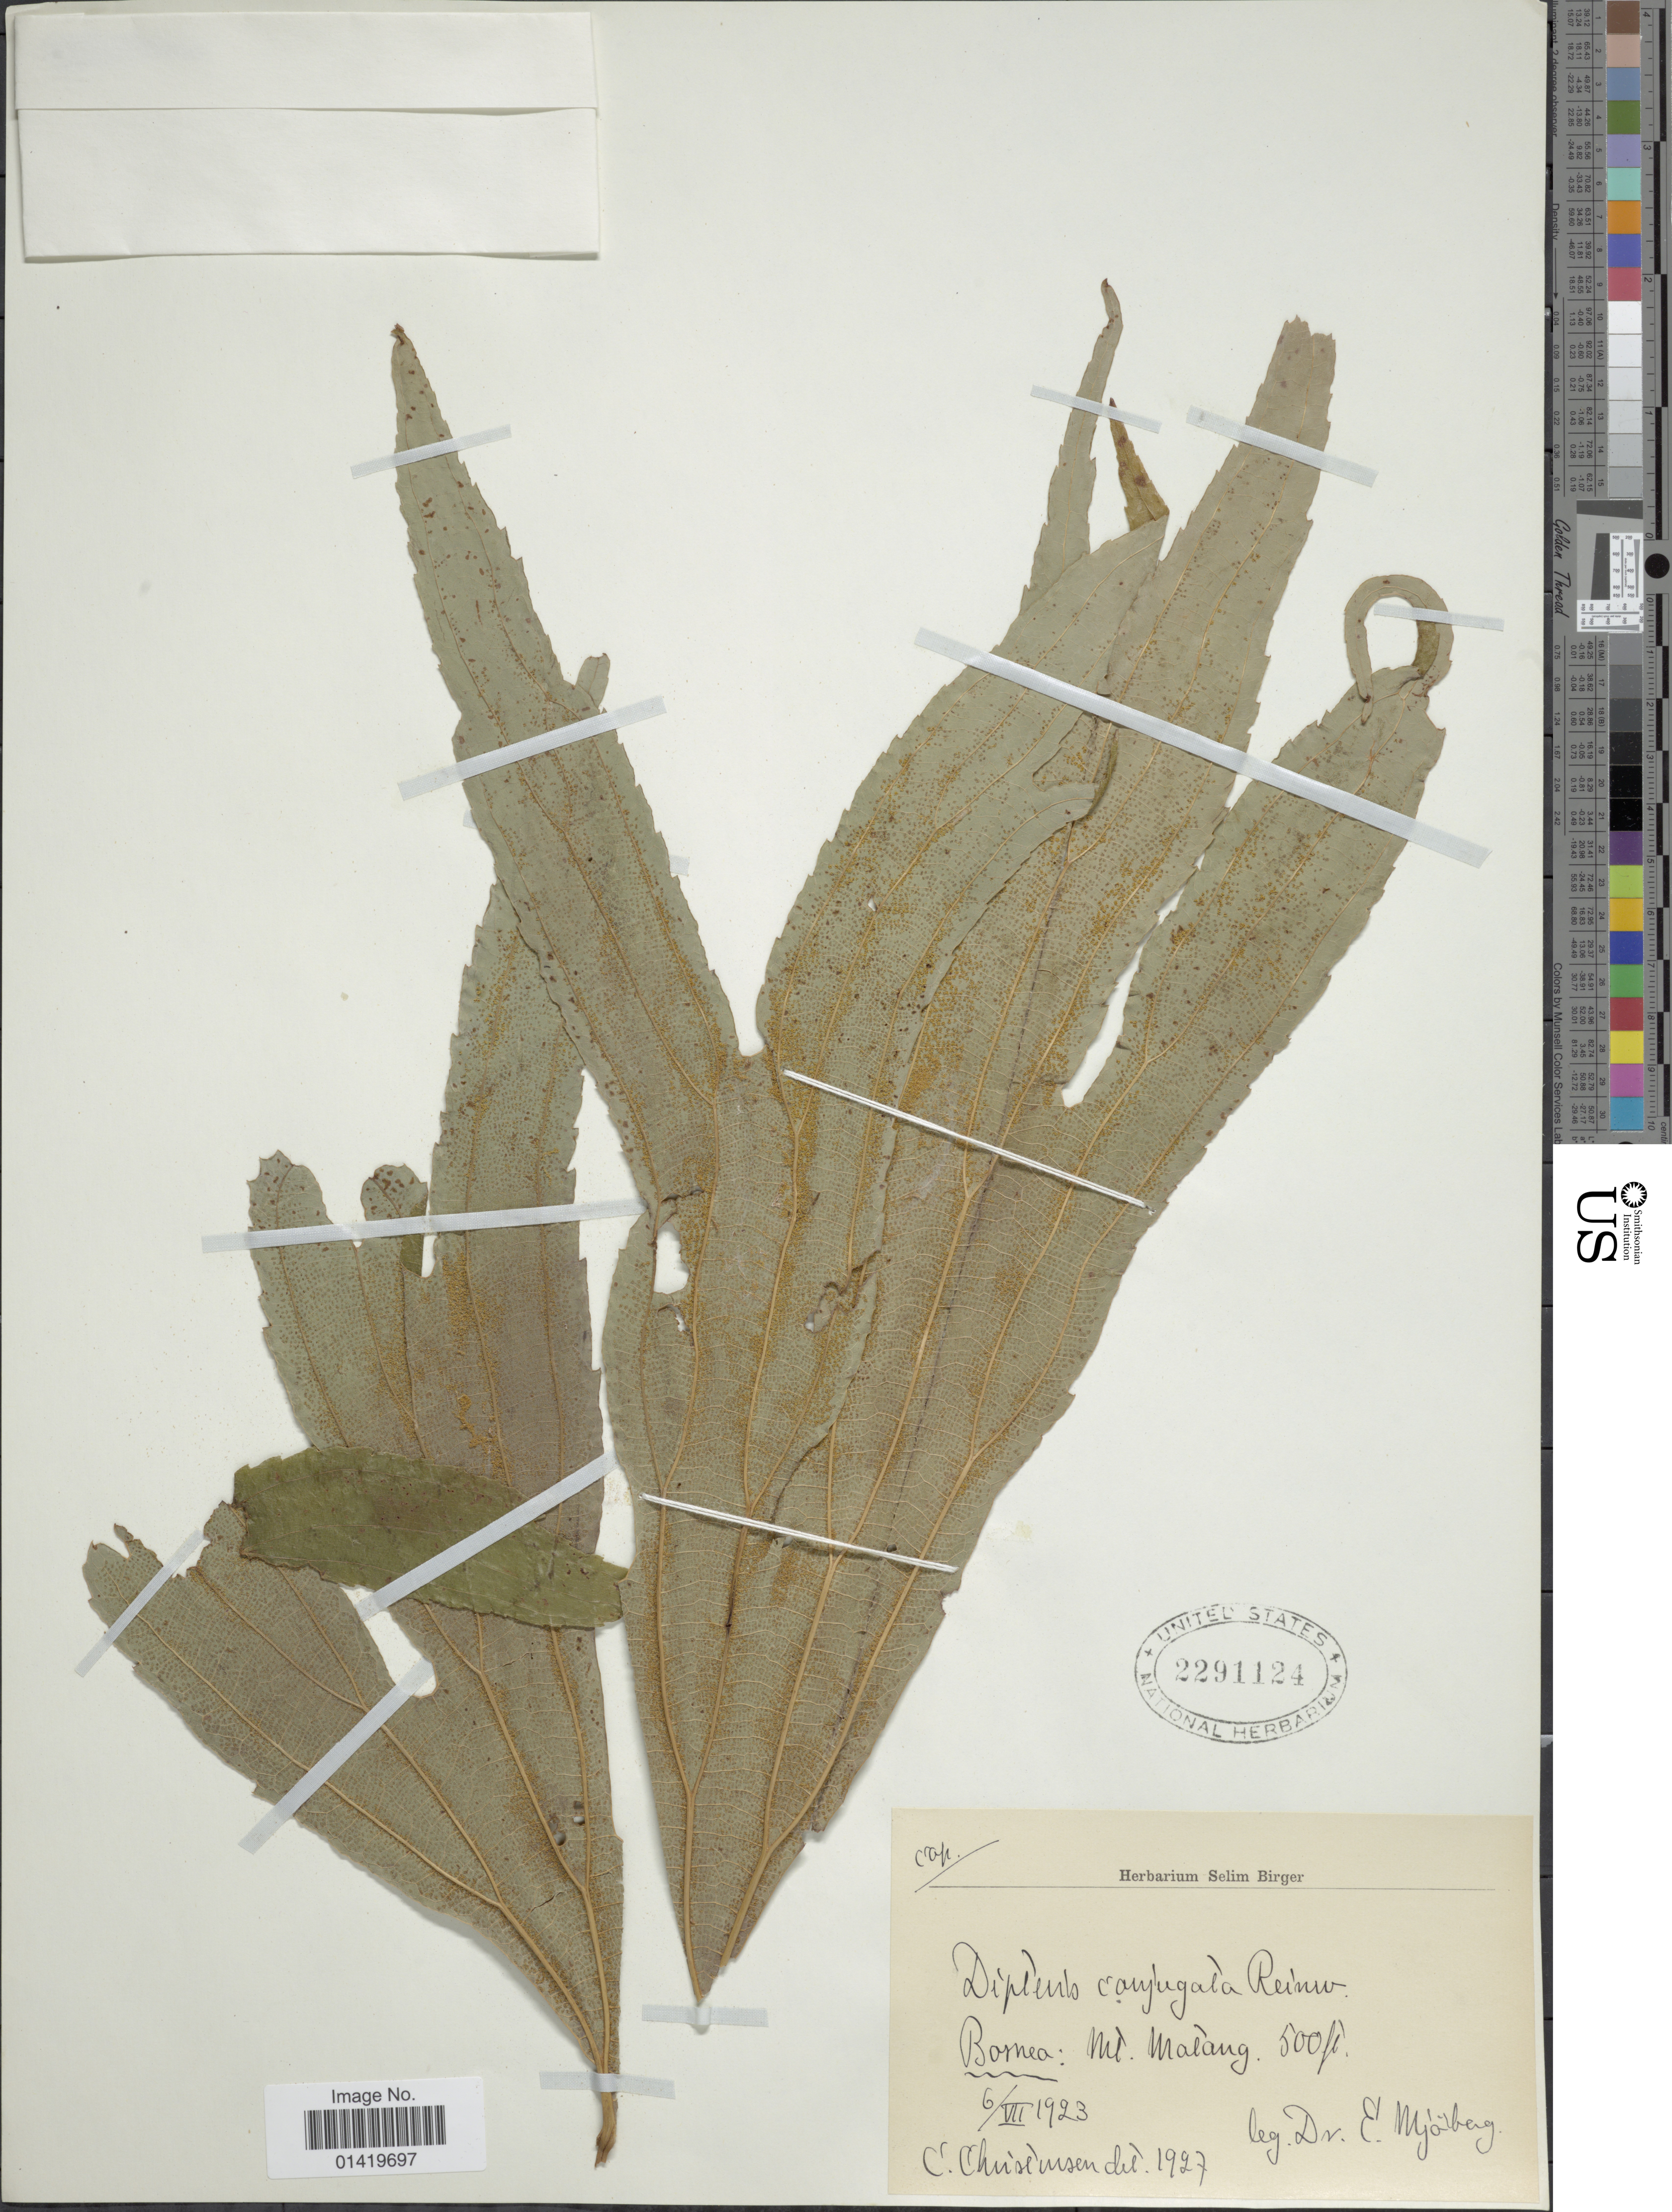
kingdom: Plantae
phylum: Tracheophyta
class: Polypodiopsida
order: Gleicheniales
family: Dipteridaceae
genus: Dipteris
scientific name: Dipteris conjugata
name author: Reinw.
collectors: E. Mjoberg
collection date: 1923-07-06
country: Malaysia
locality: Borneo: Mt. Malang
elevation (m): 152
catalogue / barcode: US 2291124